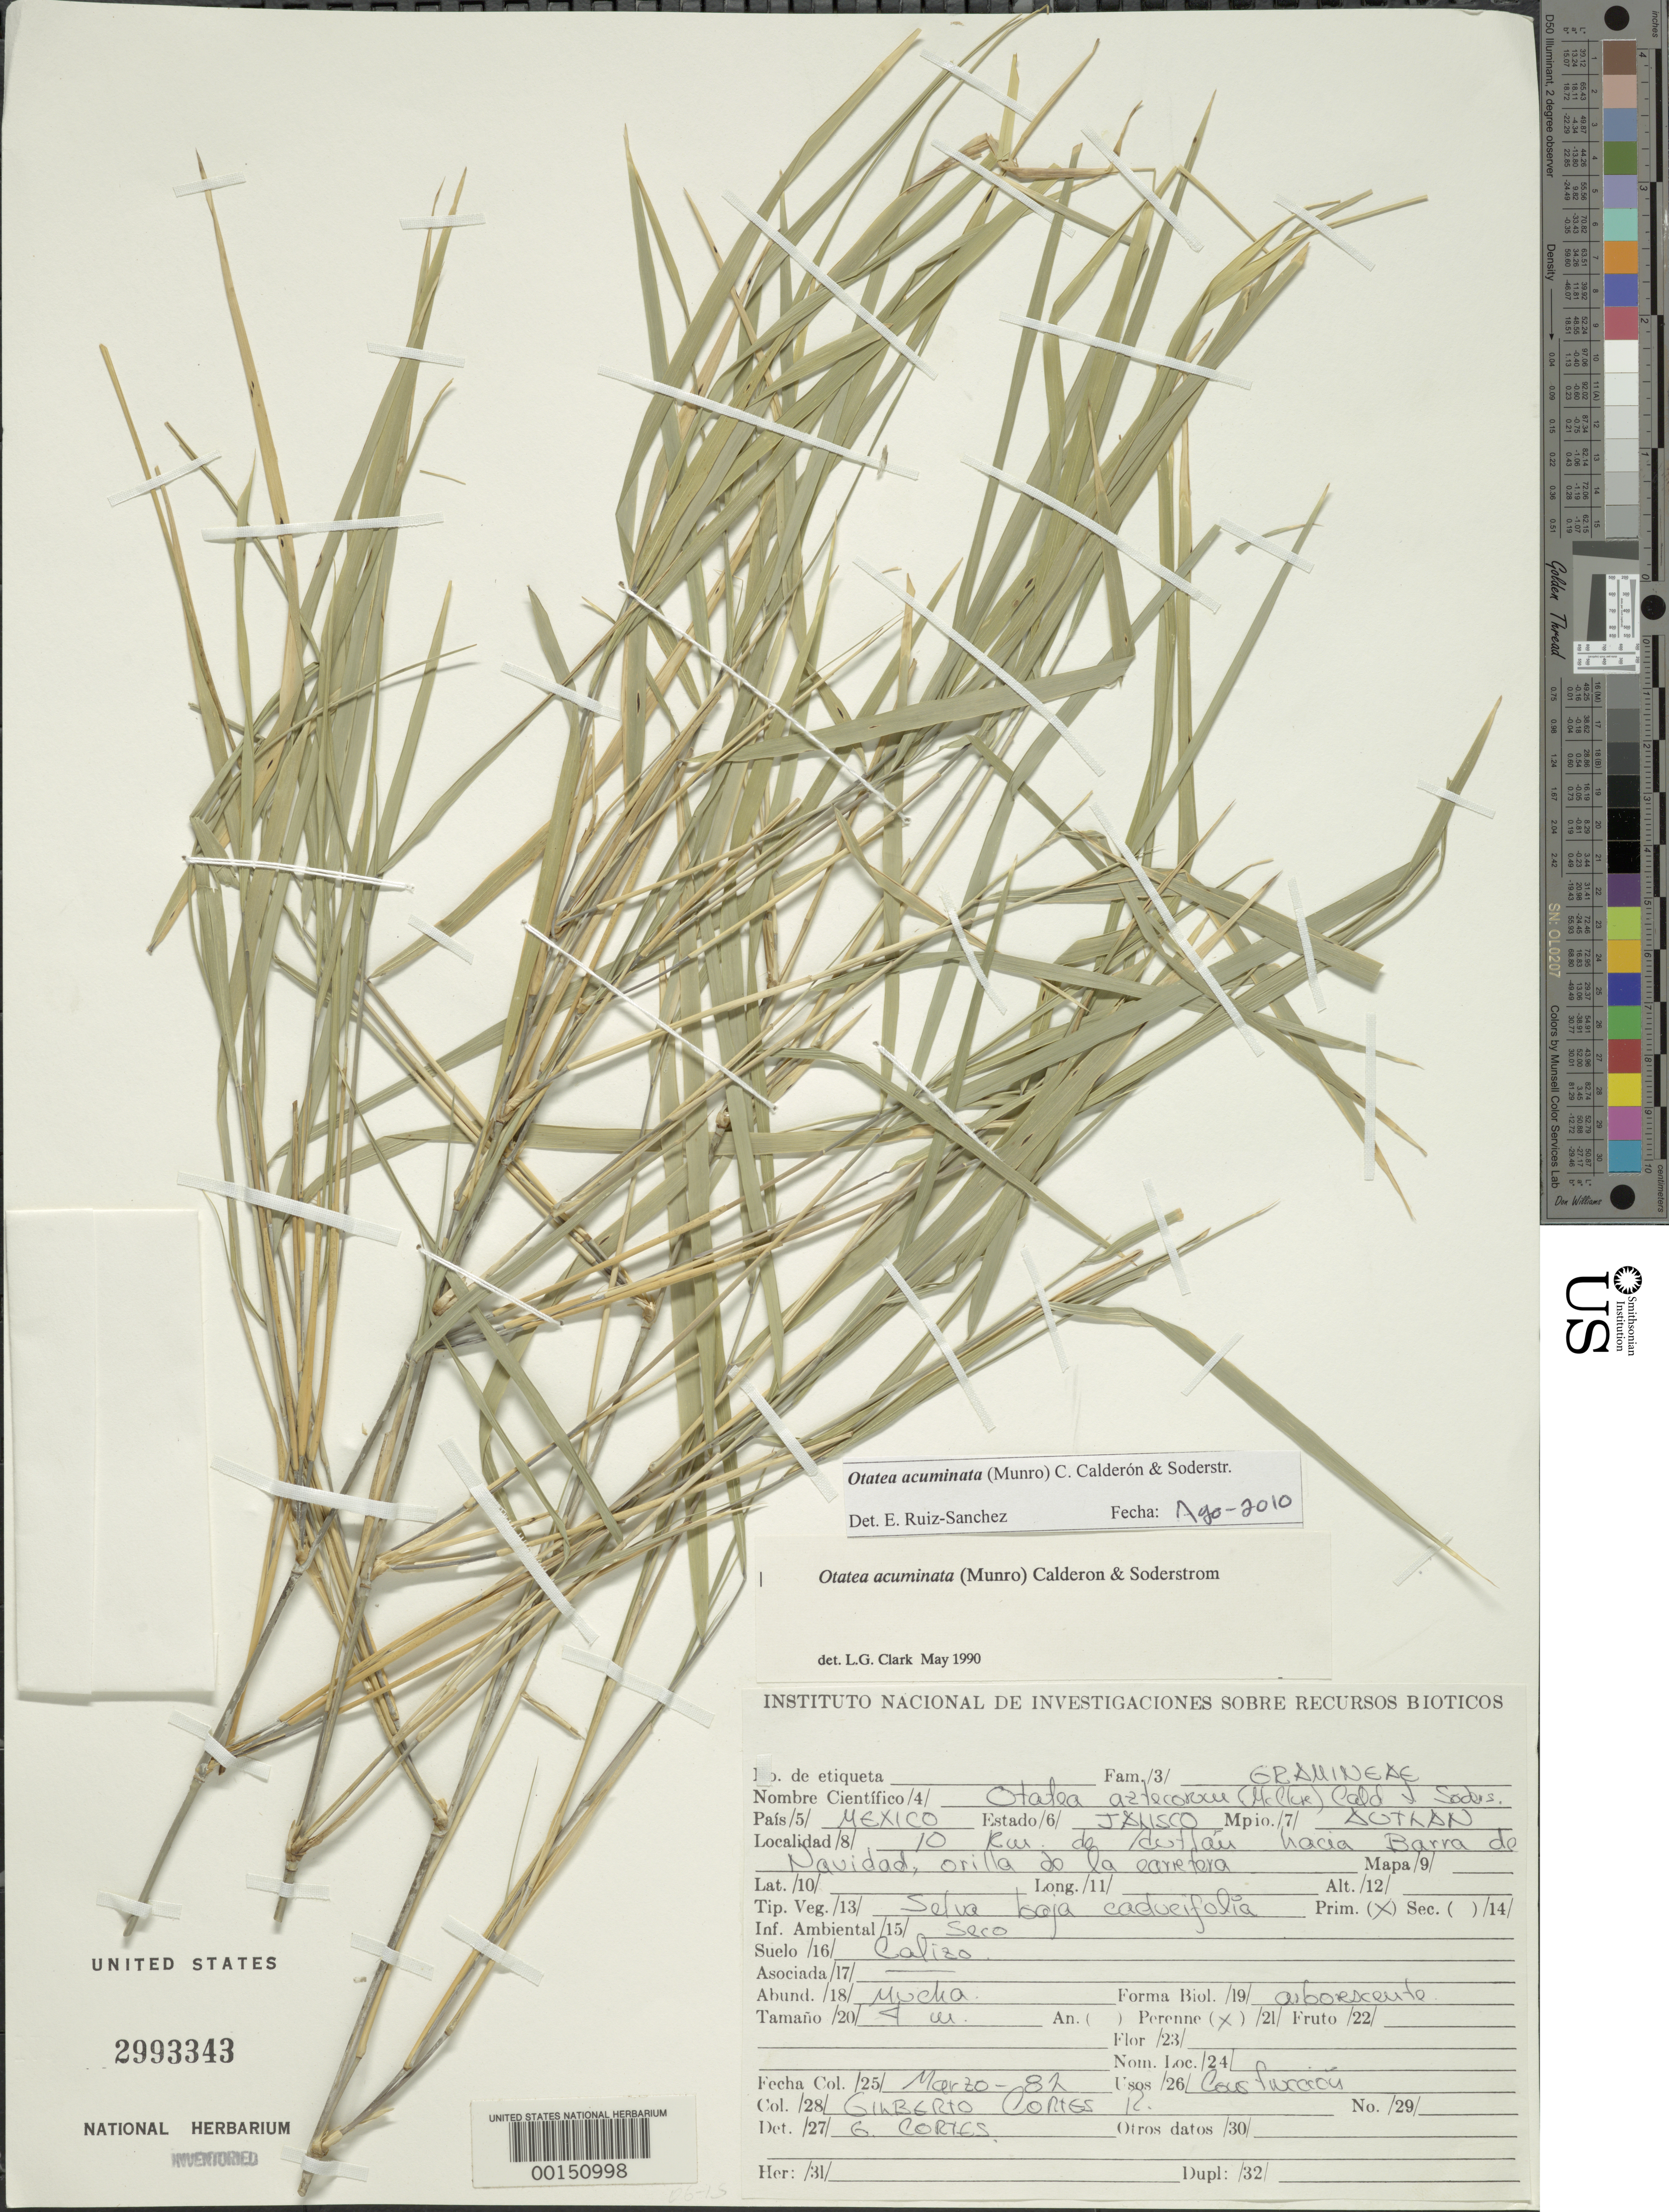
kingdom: Plantae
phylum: Tracheophyta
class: Liliopsida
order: Poales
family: Poaceae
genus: Otatea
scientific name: Otatea acuminata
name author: (Munro) C. E. Calderón & Soderstr.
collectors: G. Cortés R.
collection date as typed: Mar 1982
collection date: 1982-03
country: Mexico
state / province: Jalisco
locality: Autlan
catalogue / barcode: US 2993343